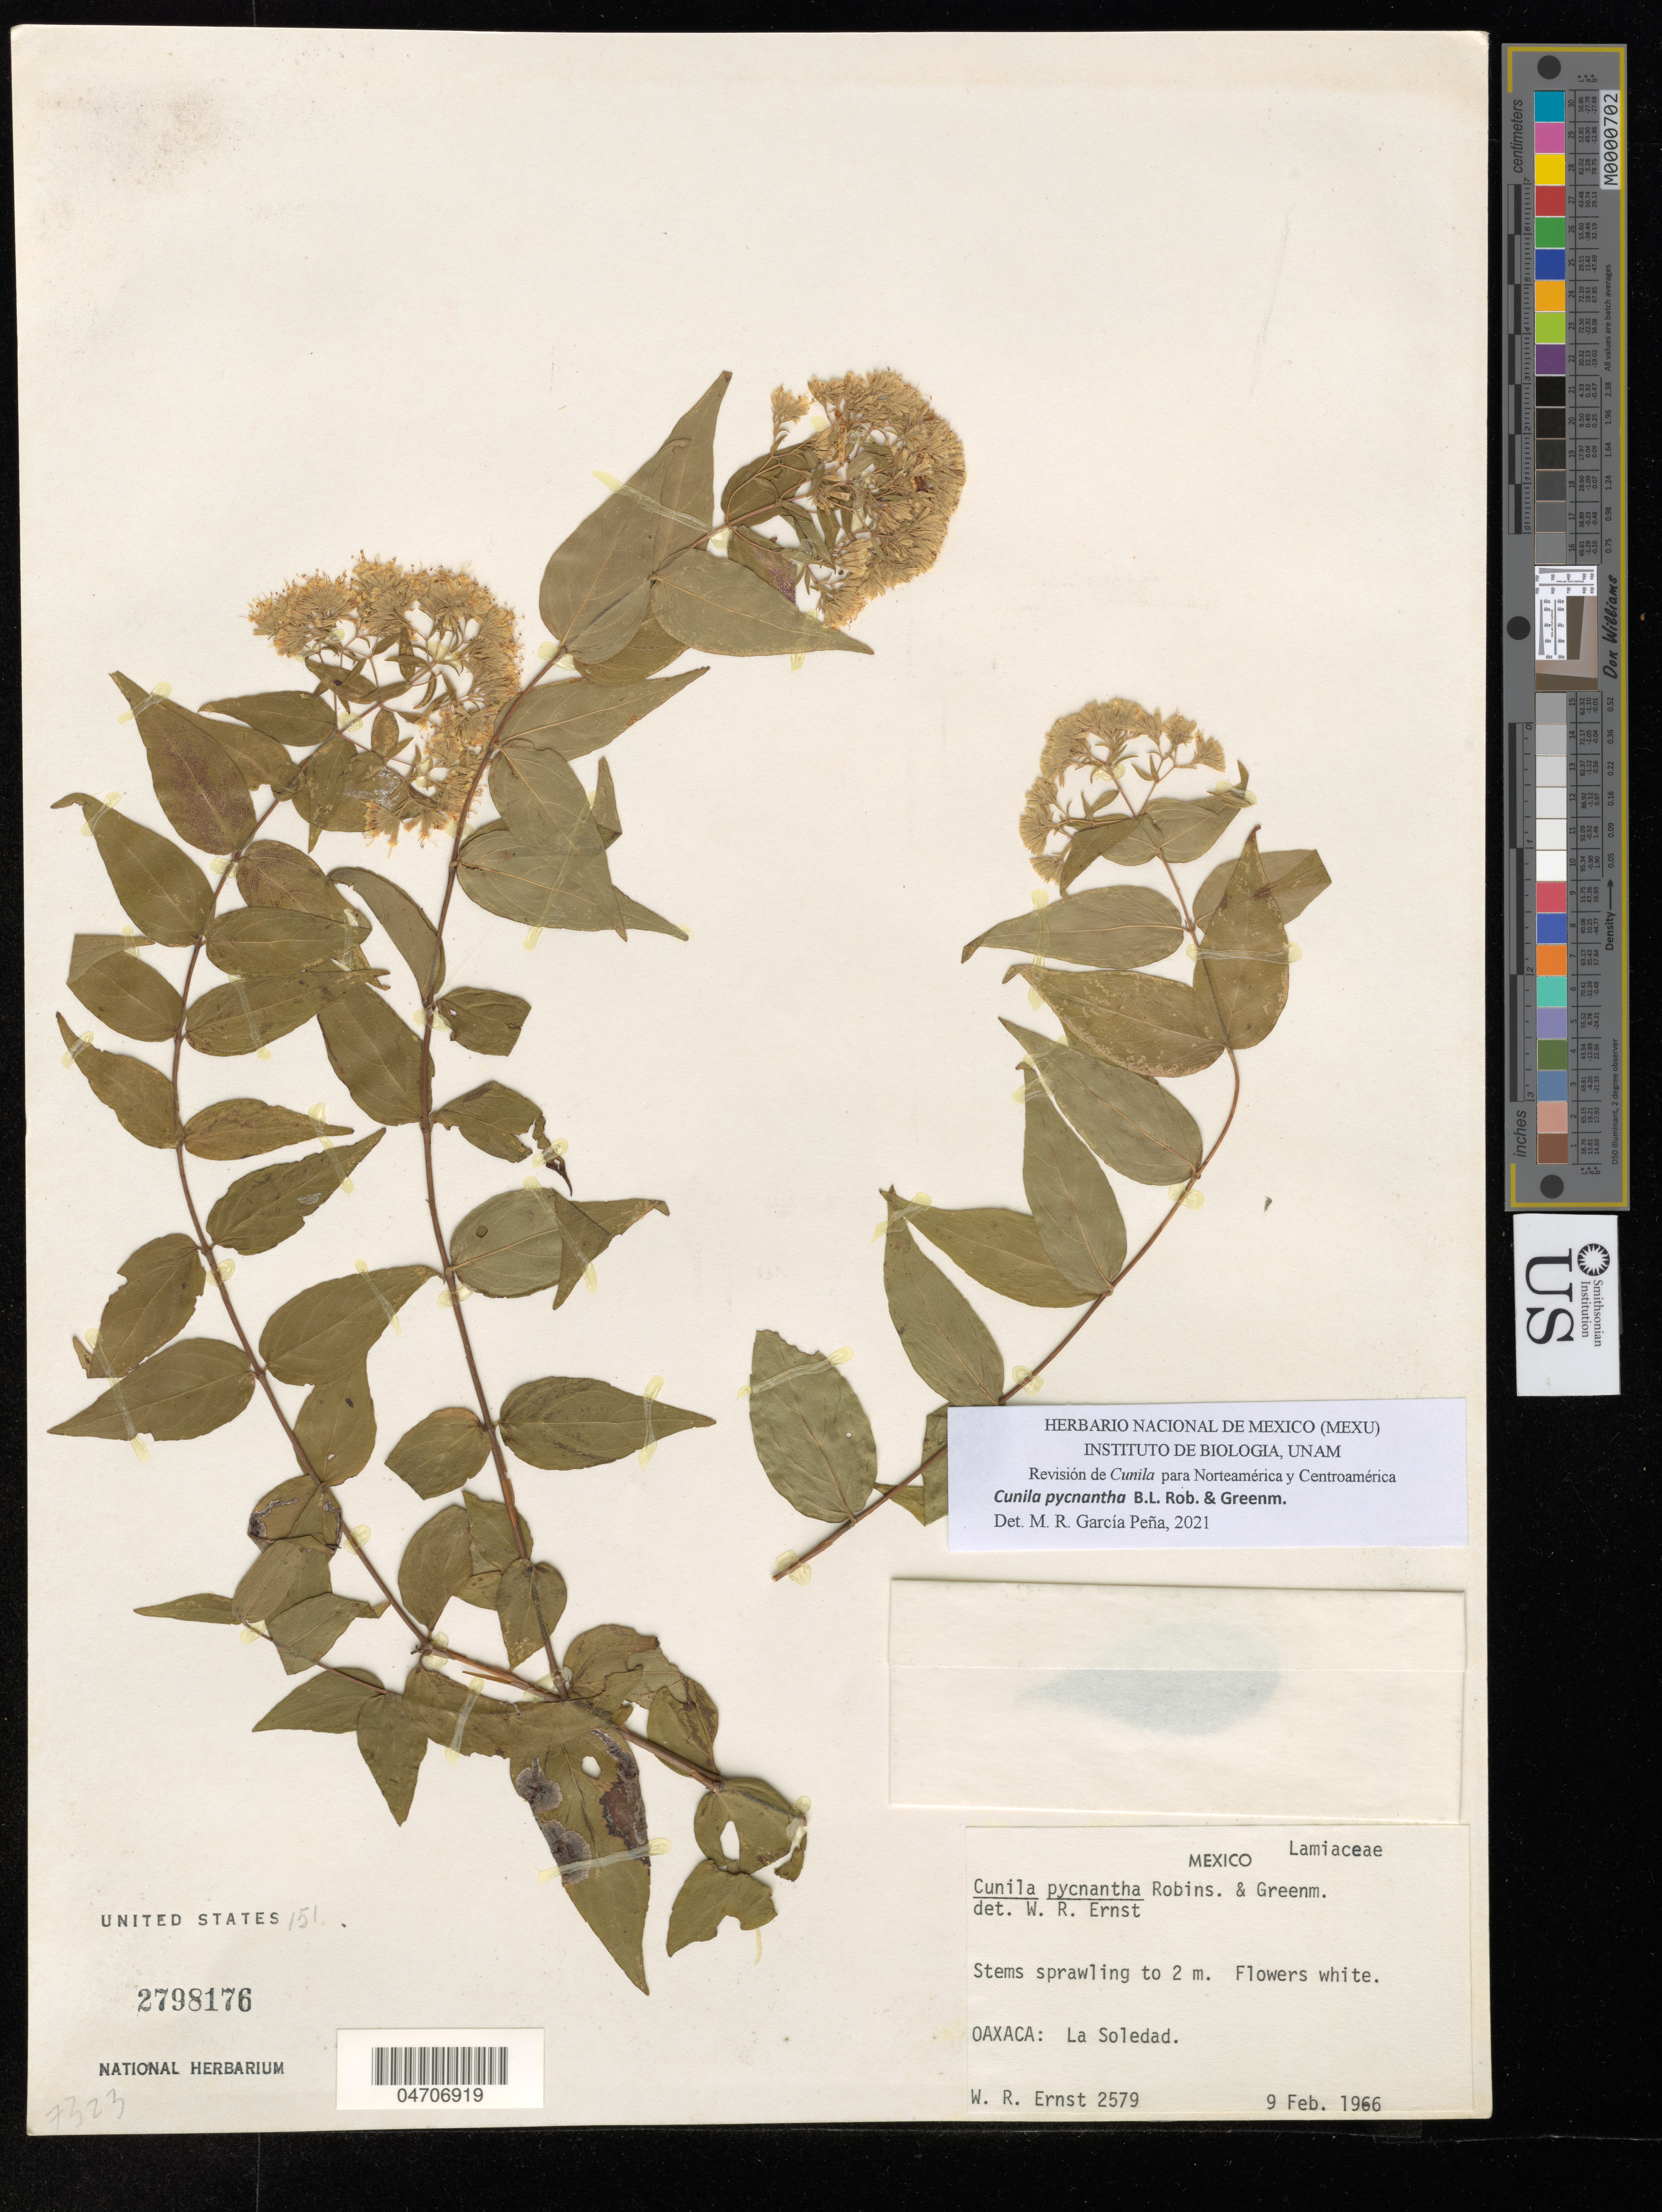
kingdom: Plantae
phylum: Tracheophyta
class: Magnoliopsida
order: Lamiales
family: Lamiaceae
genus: Cunila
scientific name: Cunila pycnantha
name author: B.L. Rob. & Greenm.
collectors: W. R. Ernst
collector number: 2579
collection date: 1966-02-09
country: Mexico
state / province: Oaxaca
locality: La Soledad.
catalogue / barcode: US 2798176